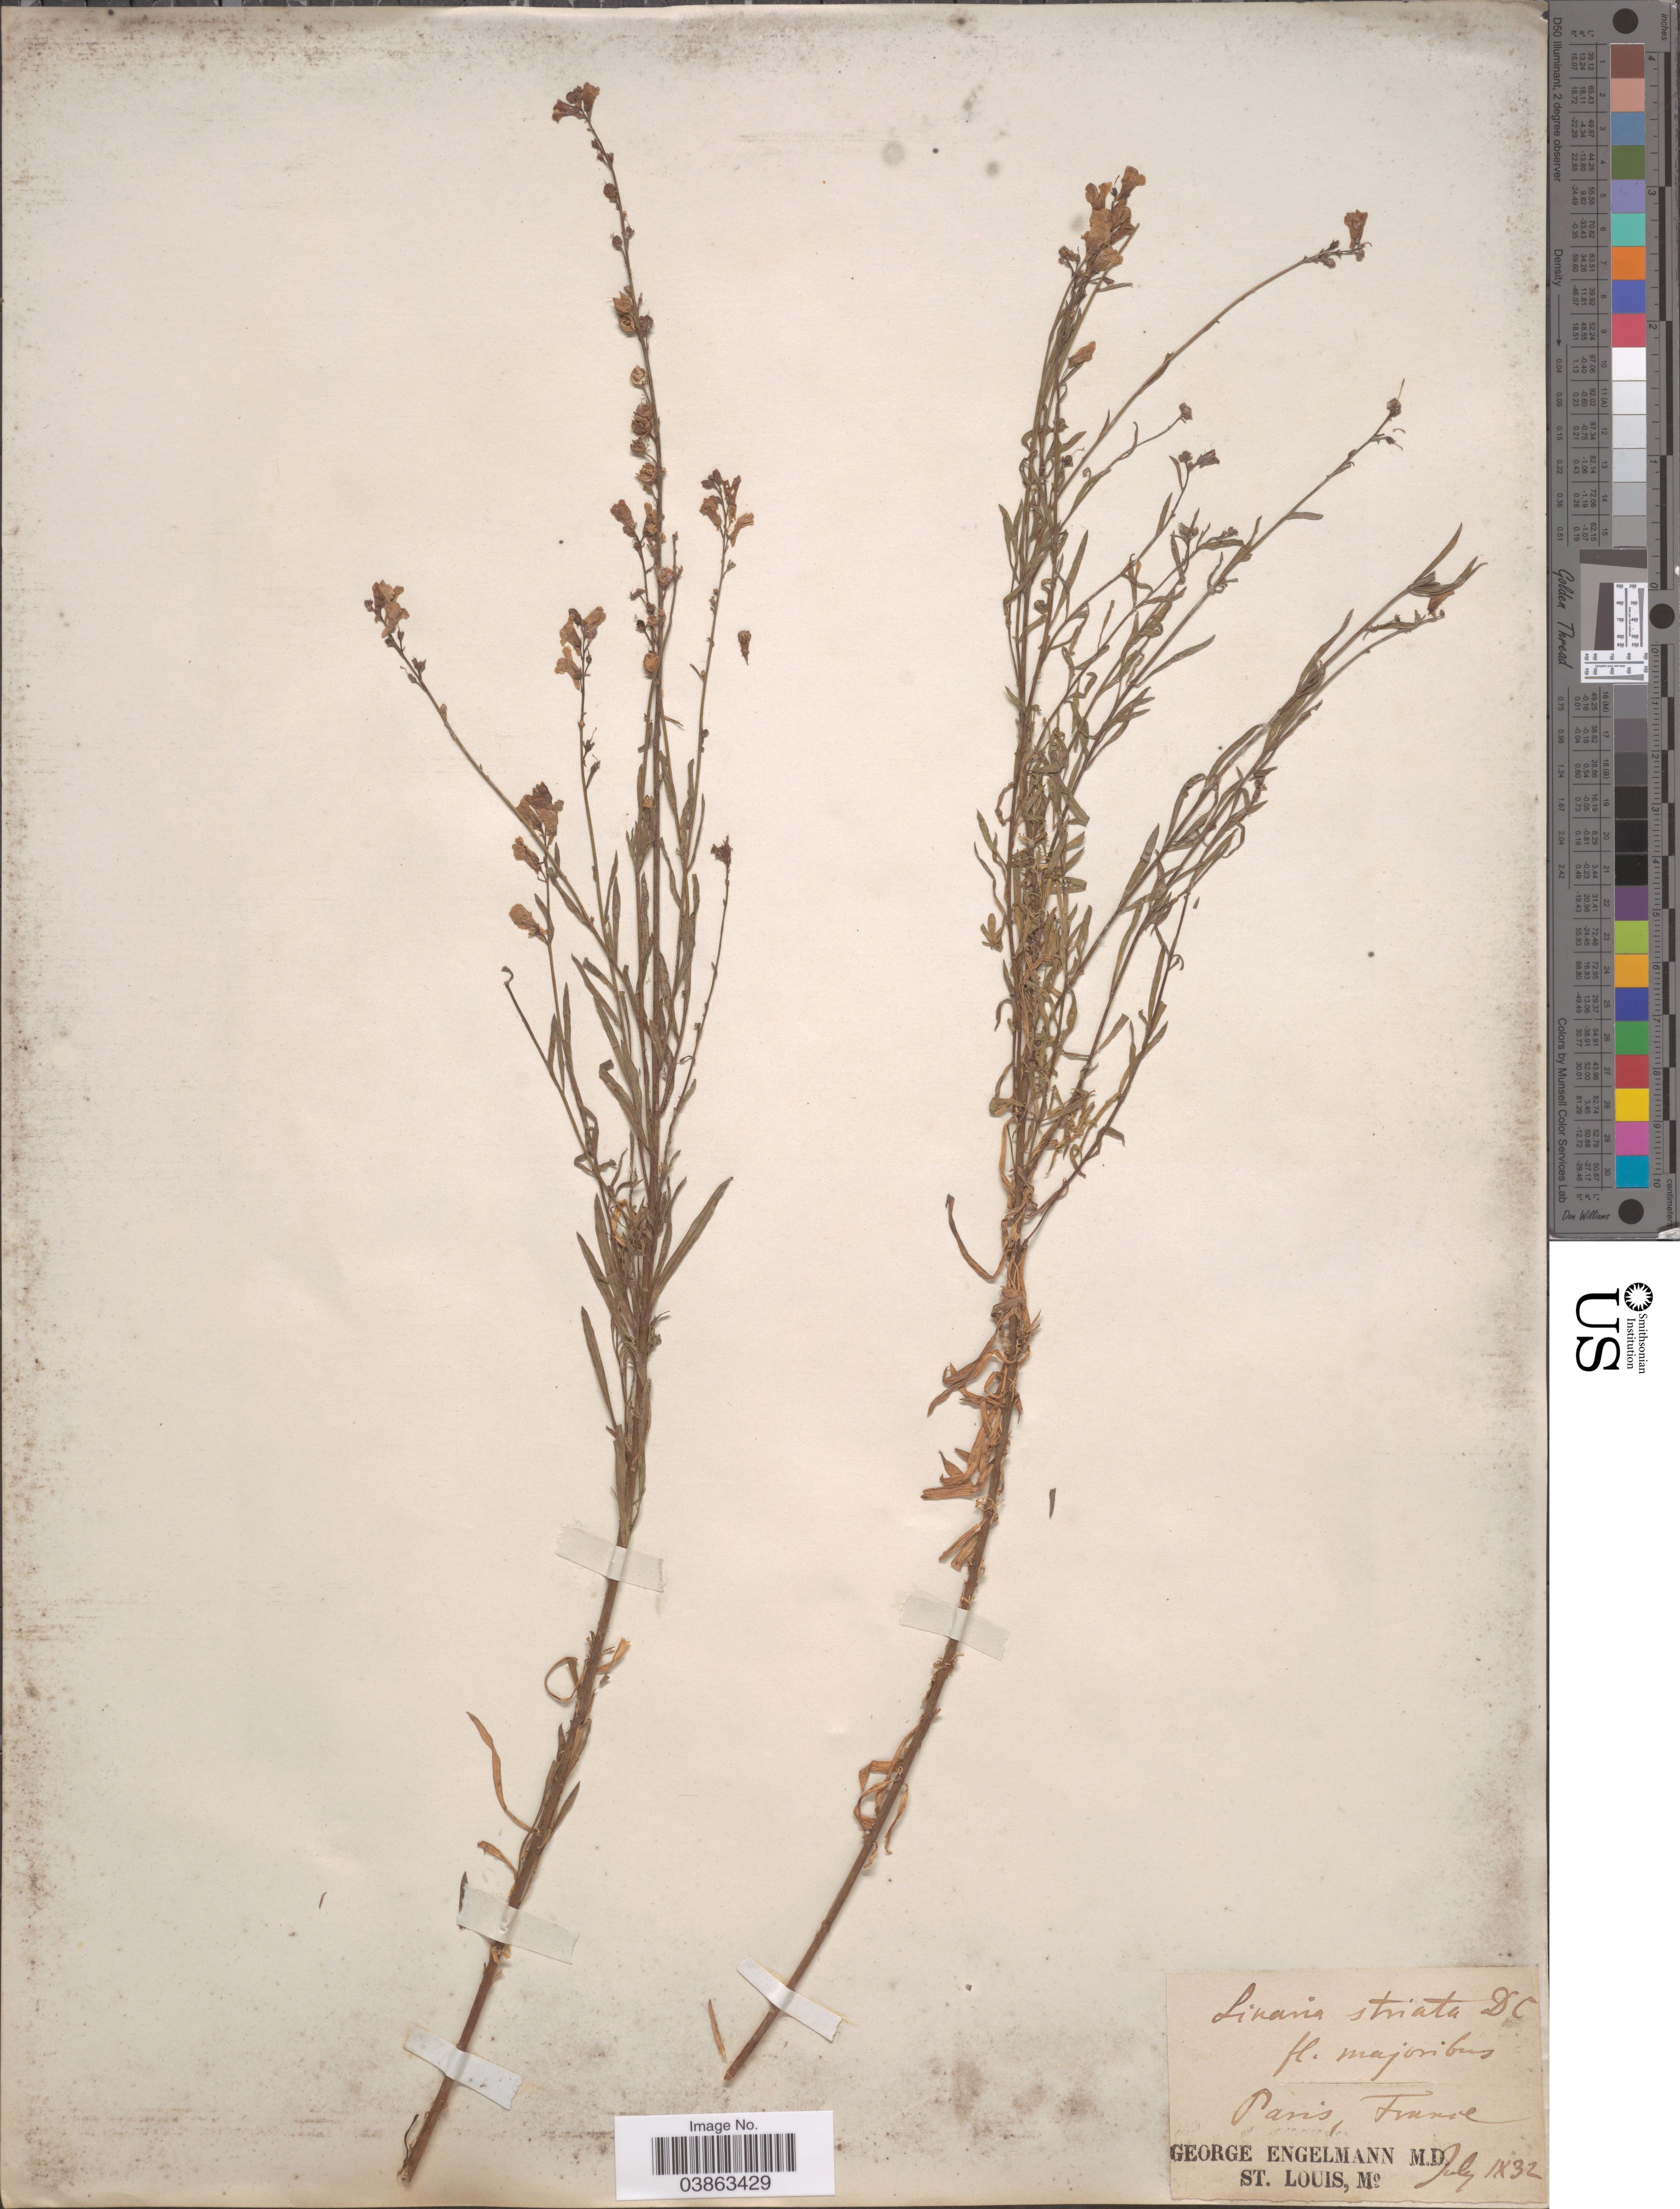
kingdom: Plantae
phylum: Tracheophyta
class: Magnoliopsida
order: Lamiales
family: Plantaginaceae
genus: Linaria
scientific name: Linaria striata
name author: (Lam.) DC.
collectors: G. Engelmann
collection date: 1832-07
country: France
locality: Paris.